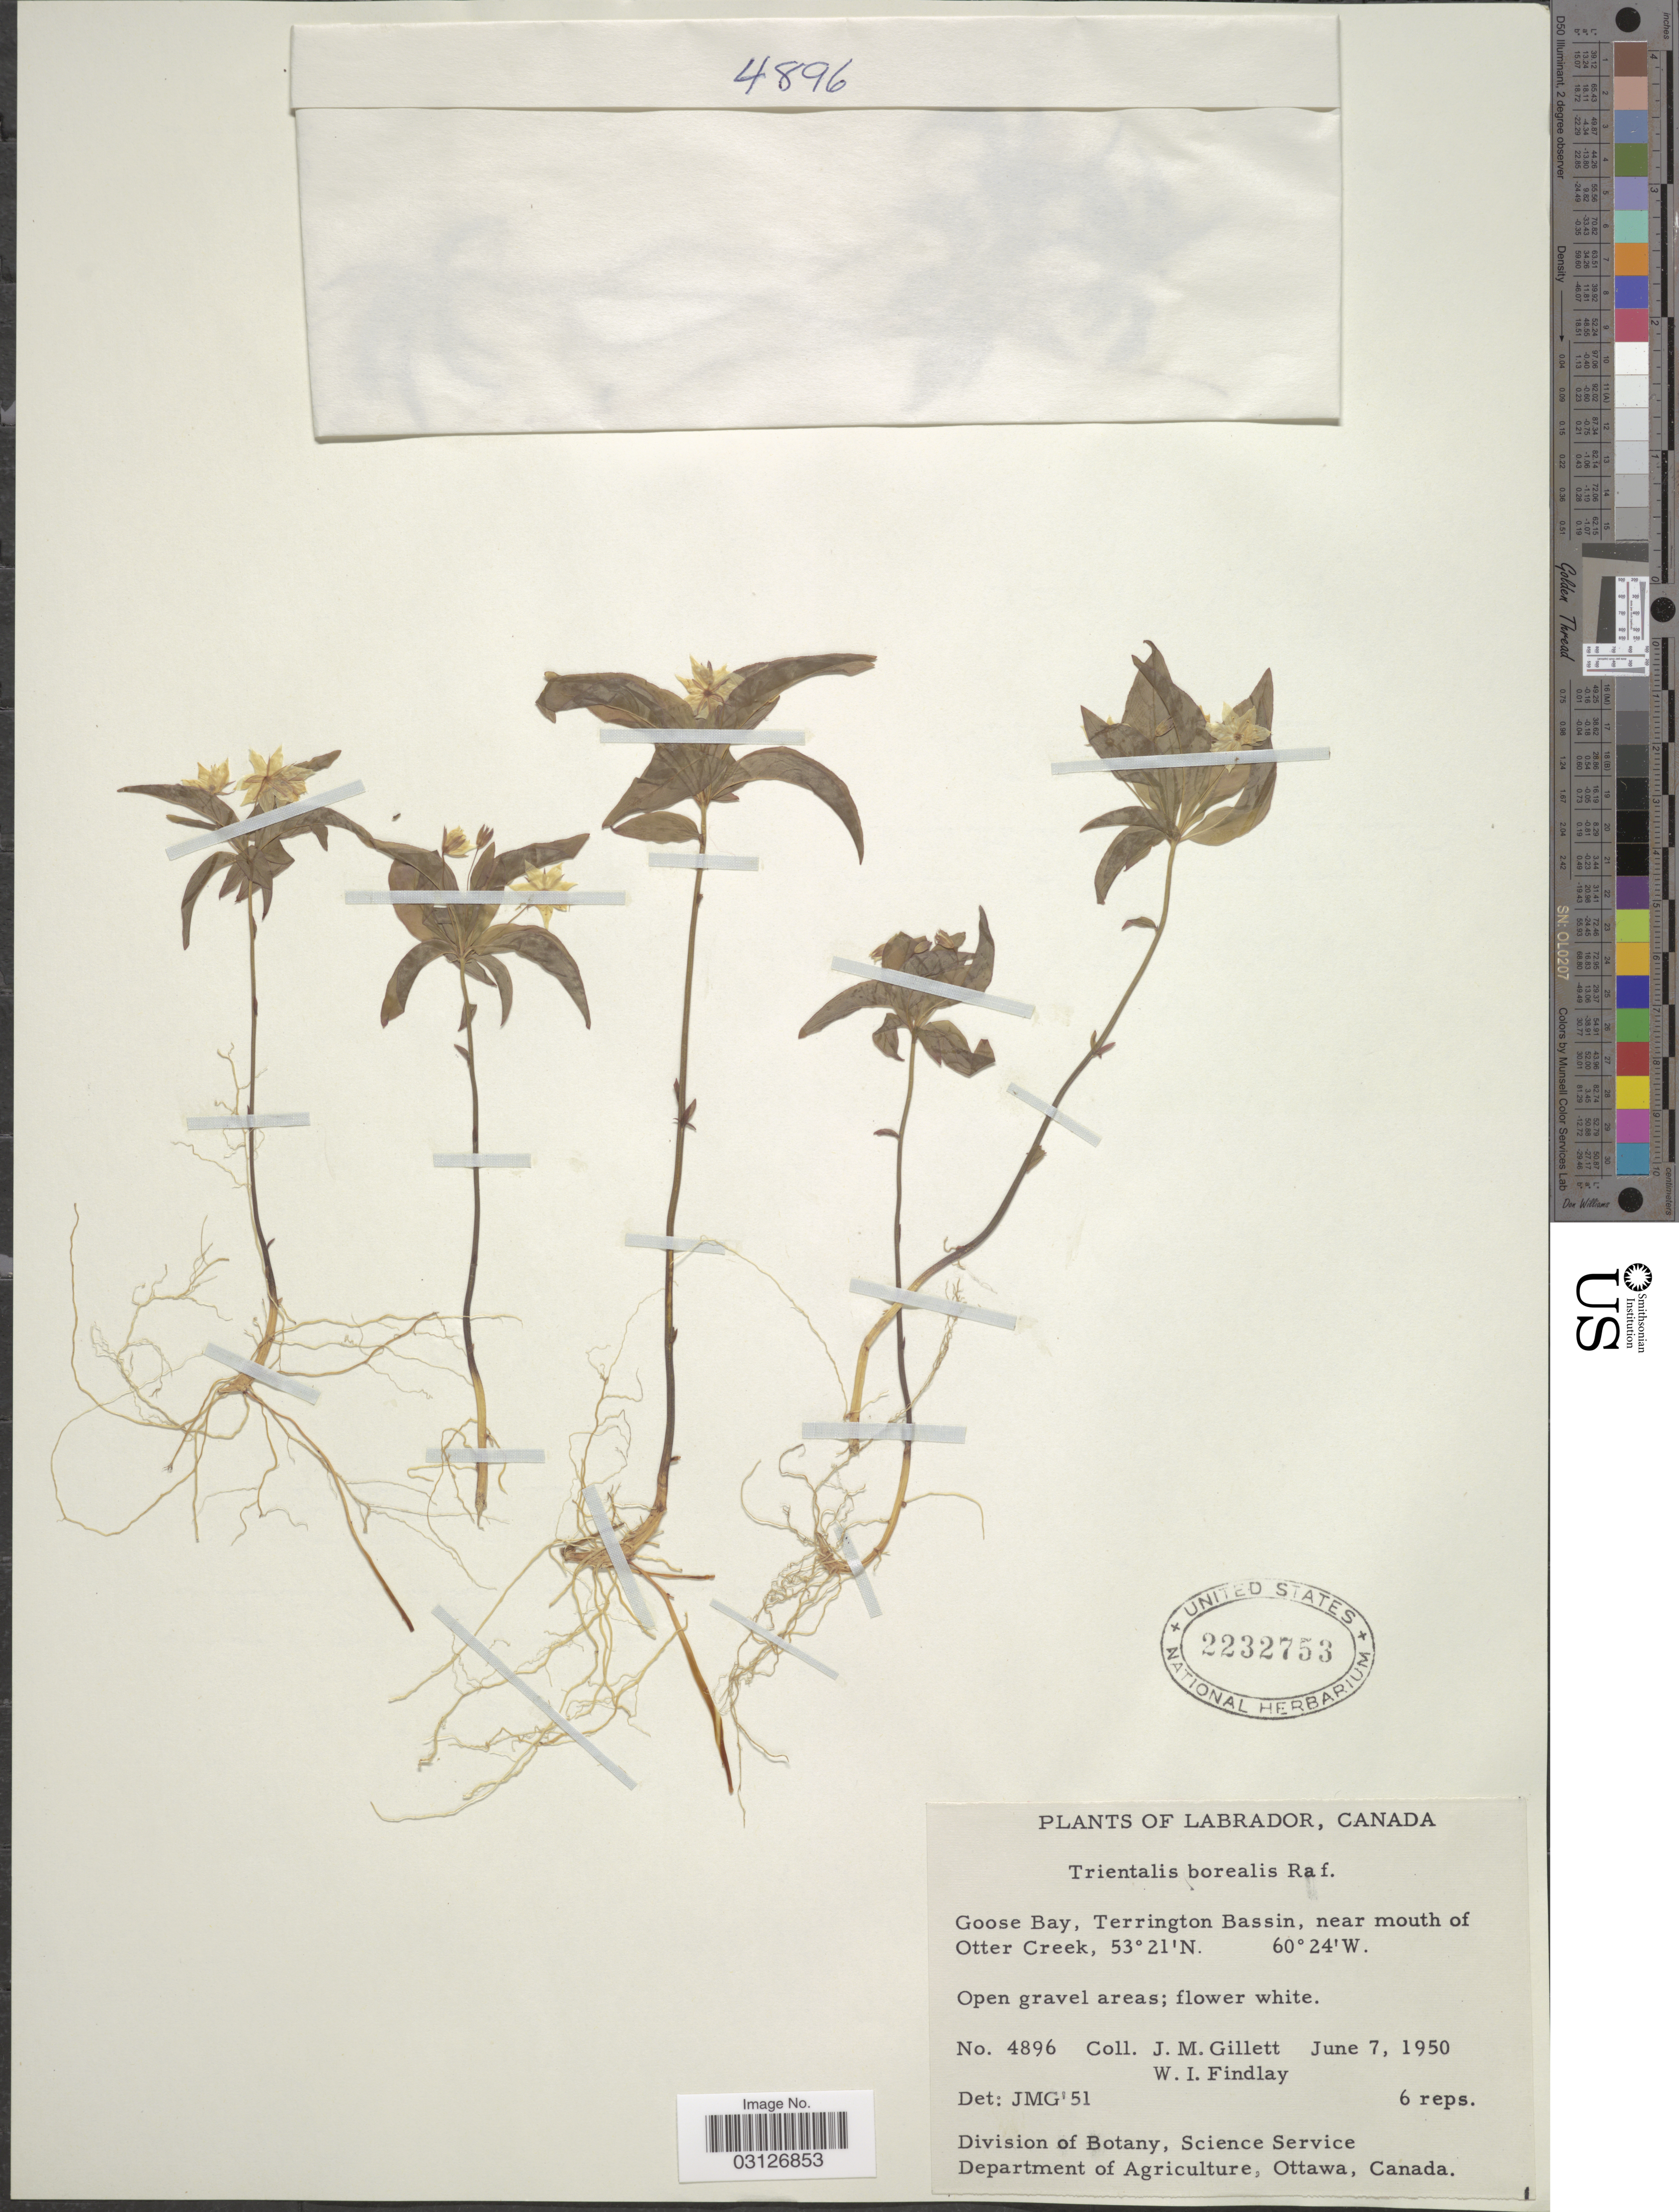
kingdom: Plantae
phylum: Tracheophyta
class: Magnoliopsida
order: Ericales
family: Primulaceae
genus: Trientalis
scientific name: Trientalis borealis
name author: Raf.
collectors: J. M. Gillett & W. Findlay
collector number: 4896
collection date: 1950-06-07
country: Canada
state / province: Newfoundland and Labrador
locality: Labrador. Goose Bay, Terrington Bassin, near mouth of Otter Creek.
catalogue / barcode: US 2232753